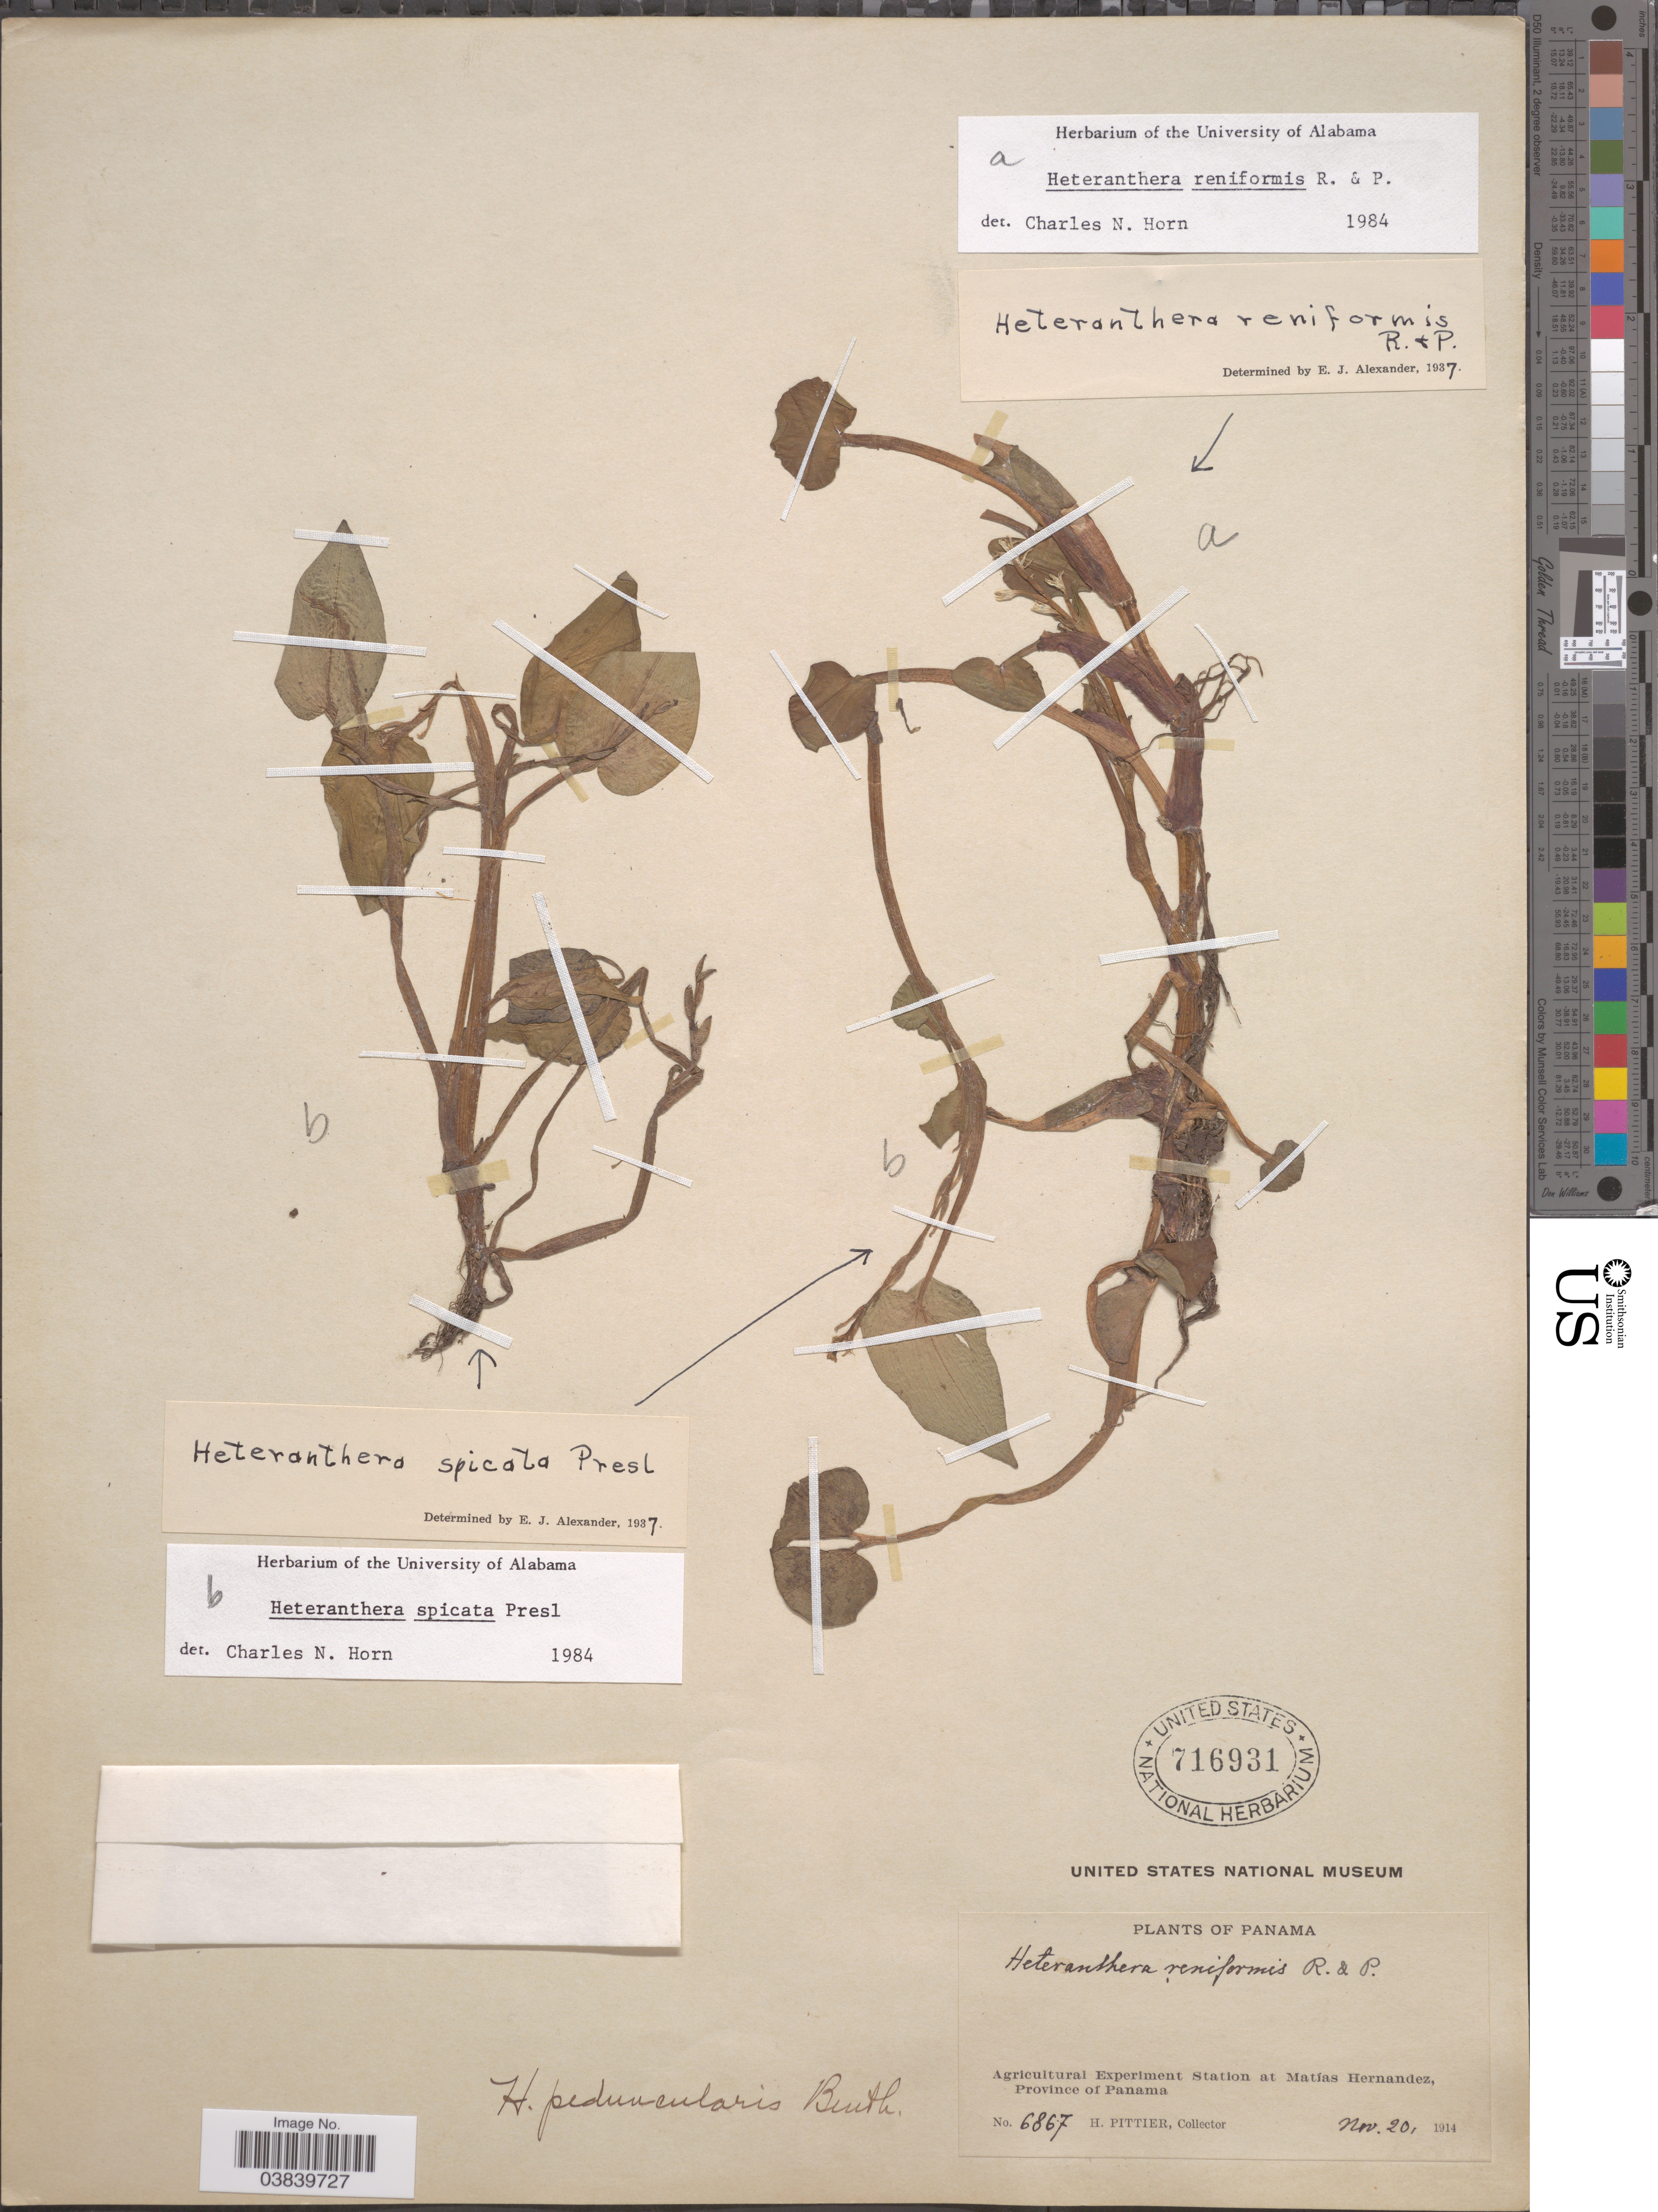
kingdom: Plantae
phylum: Tracheophyta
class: Liliopsida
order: Commelinales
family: Pontederiaceae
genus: Heteranthera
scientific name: Heteranthera spicata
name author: C. Presl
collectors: H. F. Pittier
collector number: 6867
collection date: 1914-11-20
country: Panama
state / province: Panamá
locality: Agricultural Experiment Station at Matías Hernandez.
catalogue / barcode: US 716931